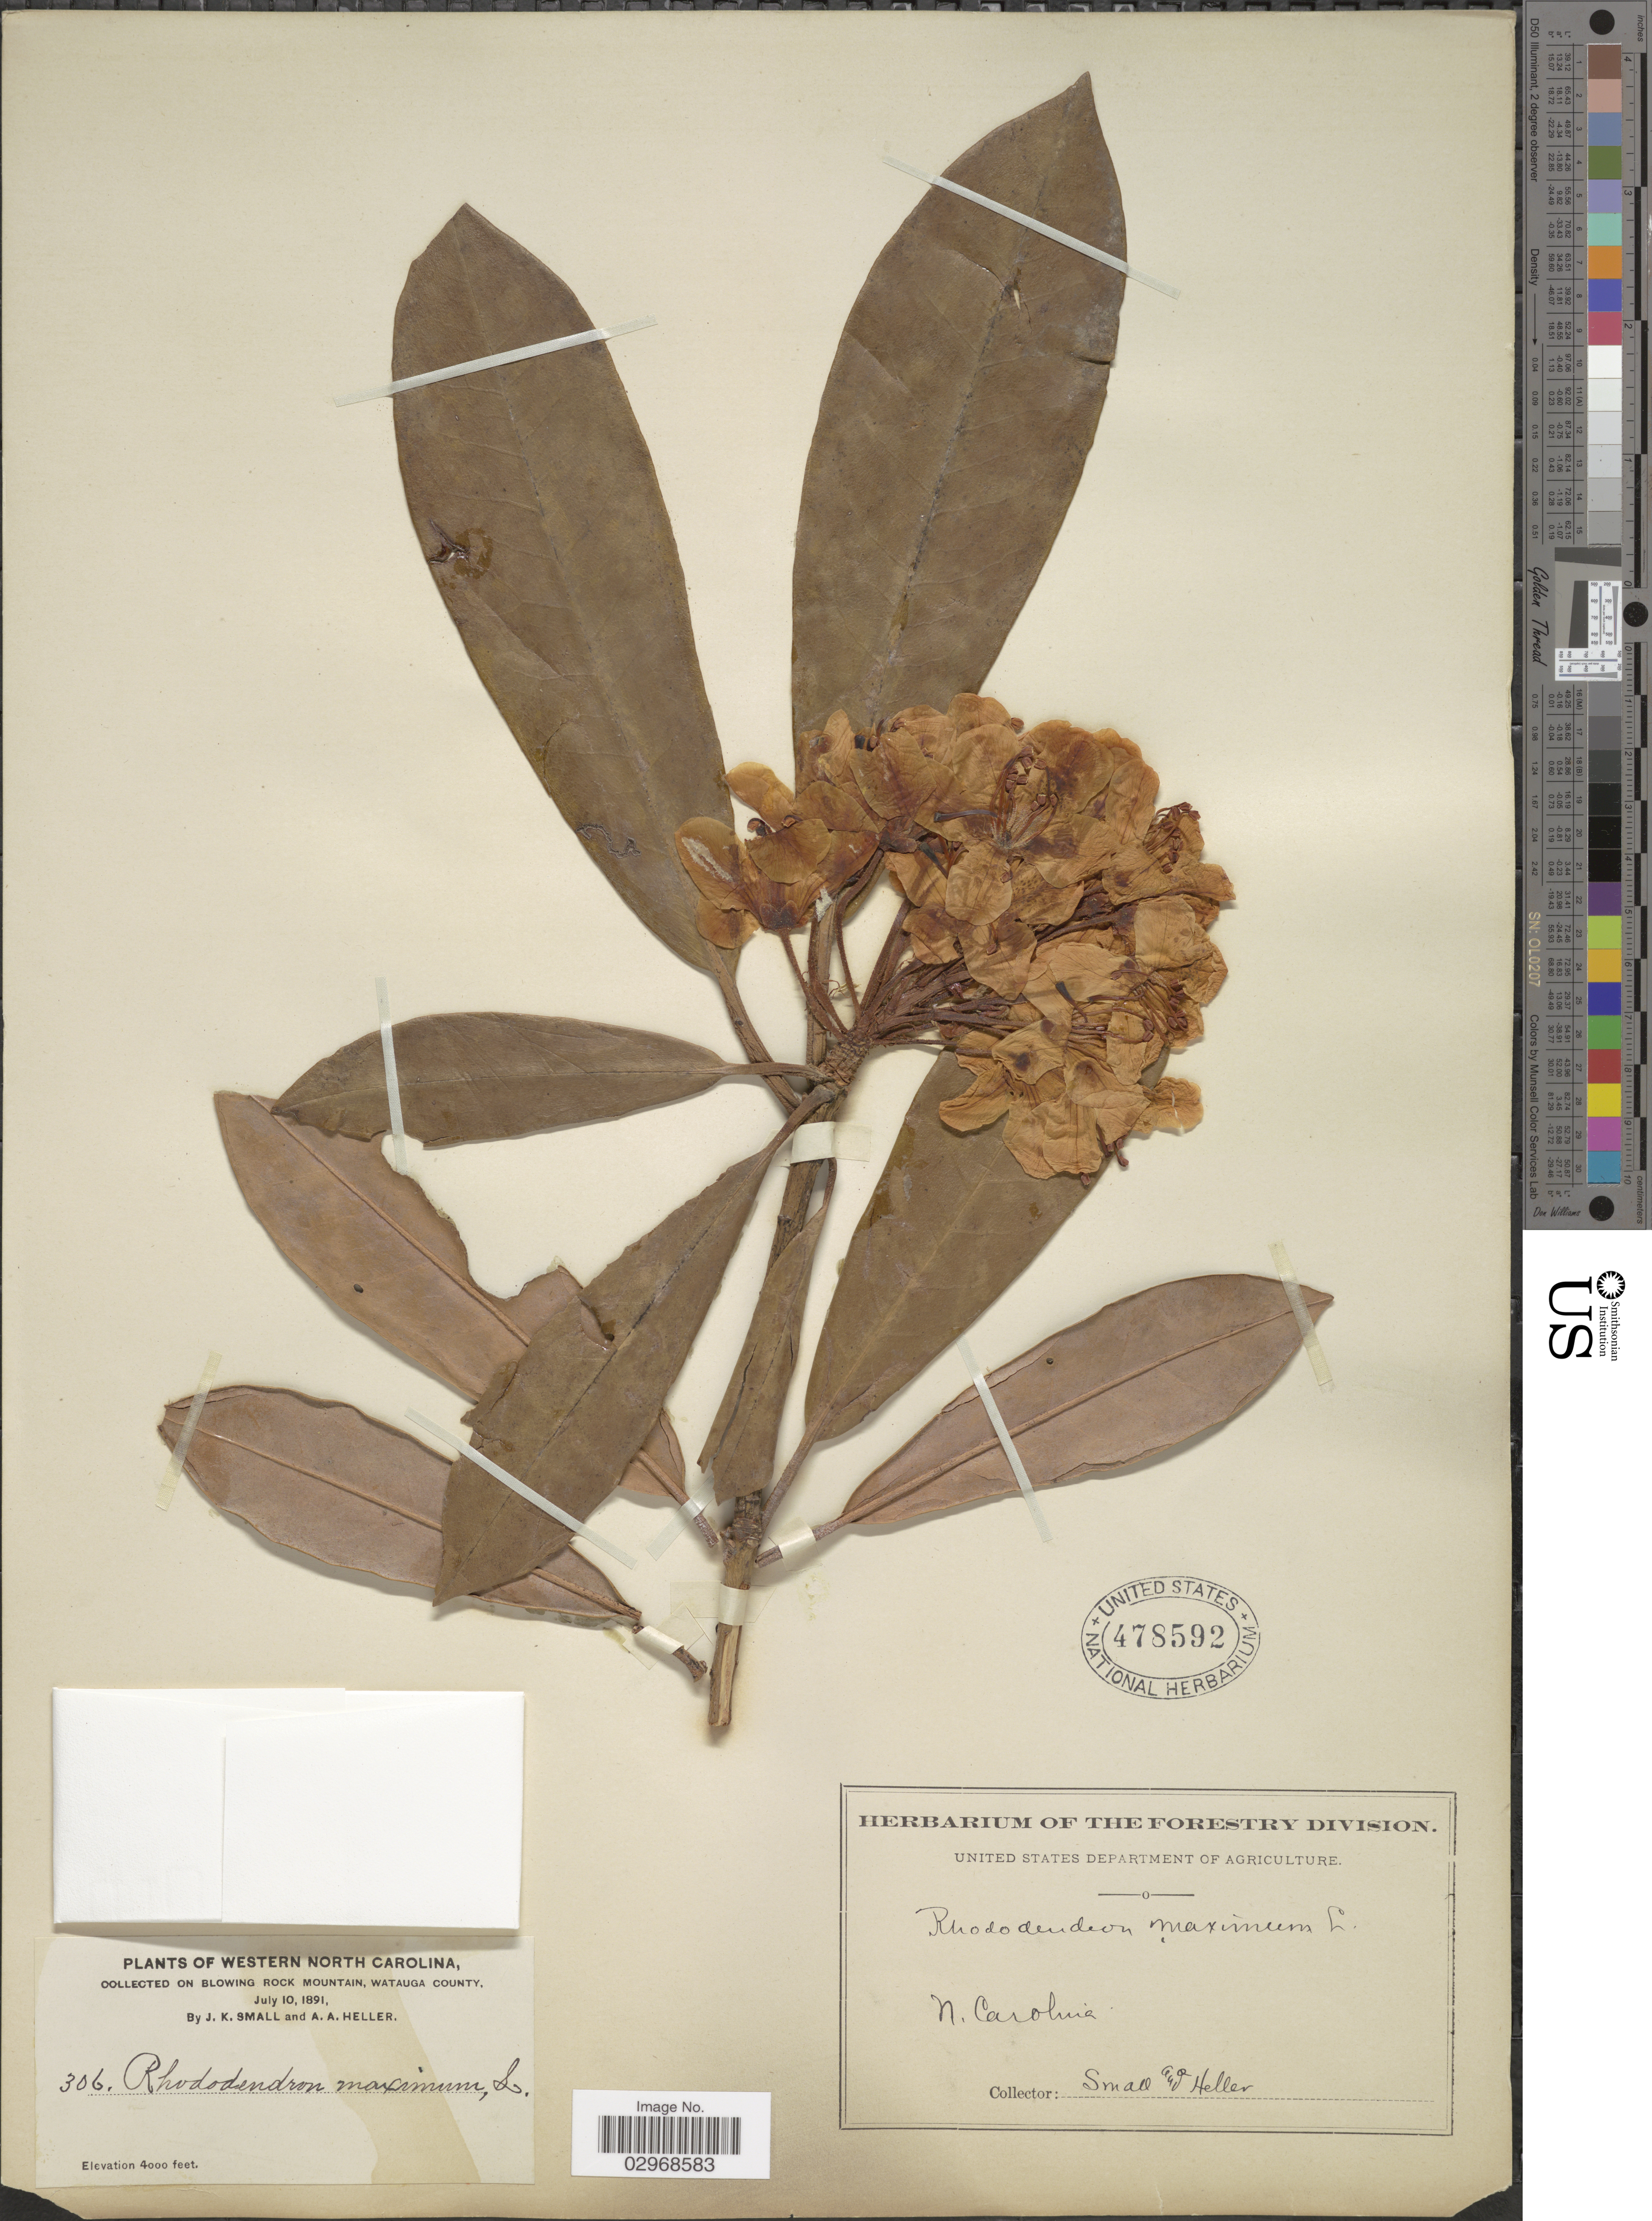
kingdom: Plantae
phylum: Tracheophyta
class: Magnoliopsida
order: Ericales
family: Ericaceae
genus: Rhododendron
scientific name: Rhododendron maximum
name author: L.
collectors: J. K. Small & A. A. Heller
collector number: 306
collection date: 1891-07-10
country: United States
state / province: North Carolina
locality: Western North Carolina. On Blowing Rock Mountain, Watauga County.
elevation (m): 1219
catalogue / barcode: US 478592